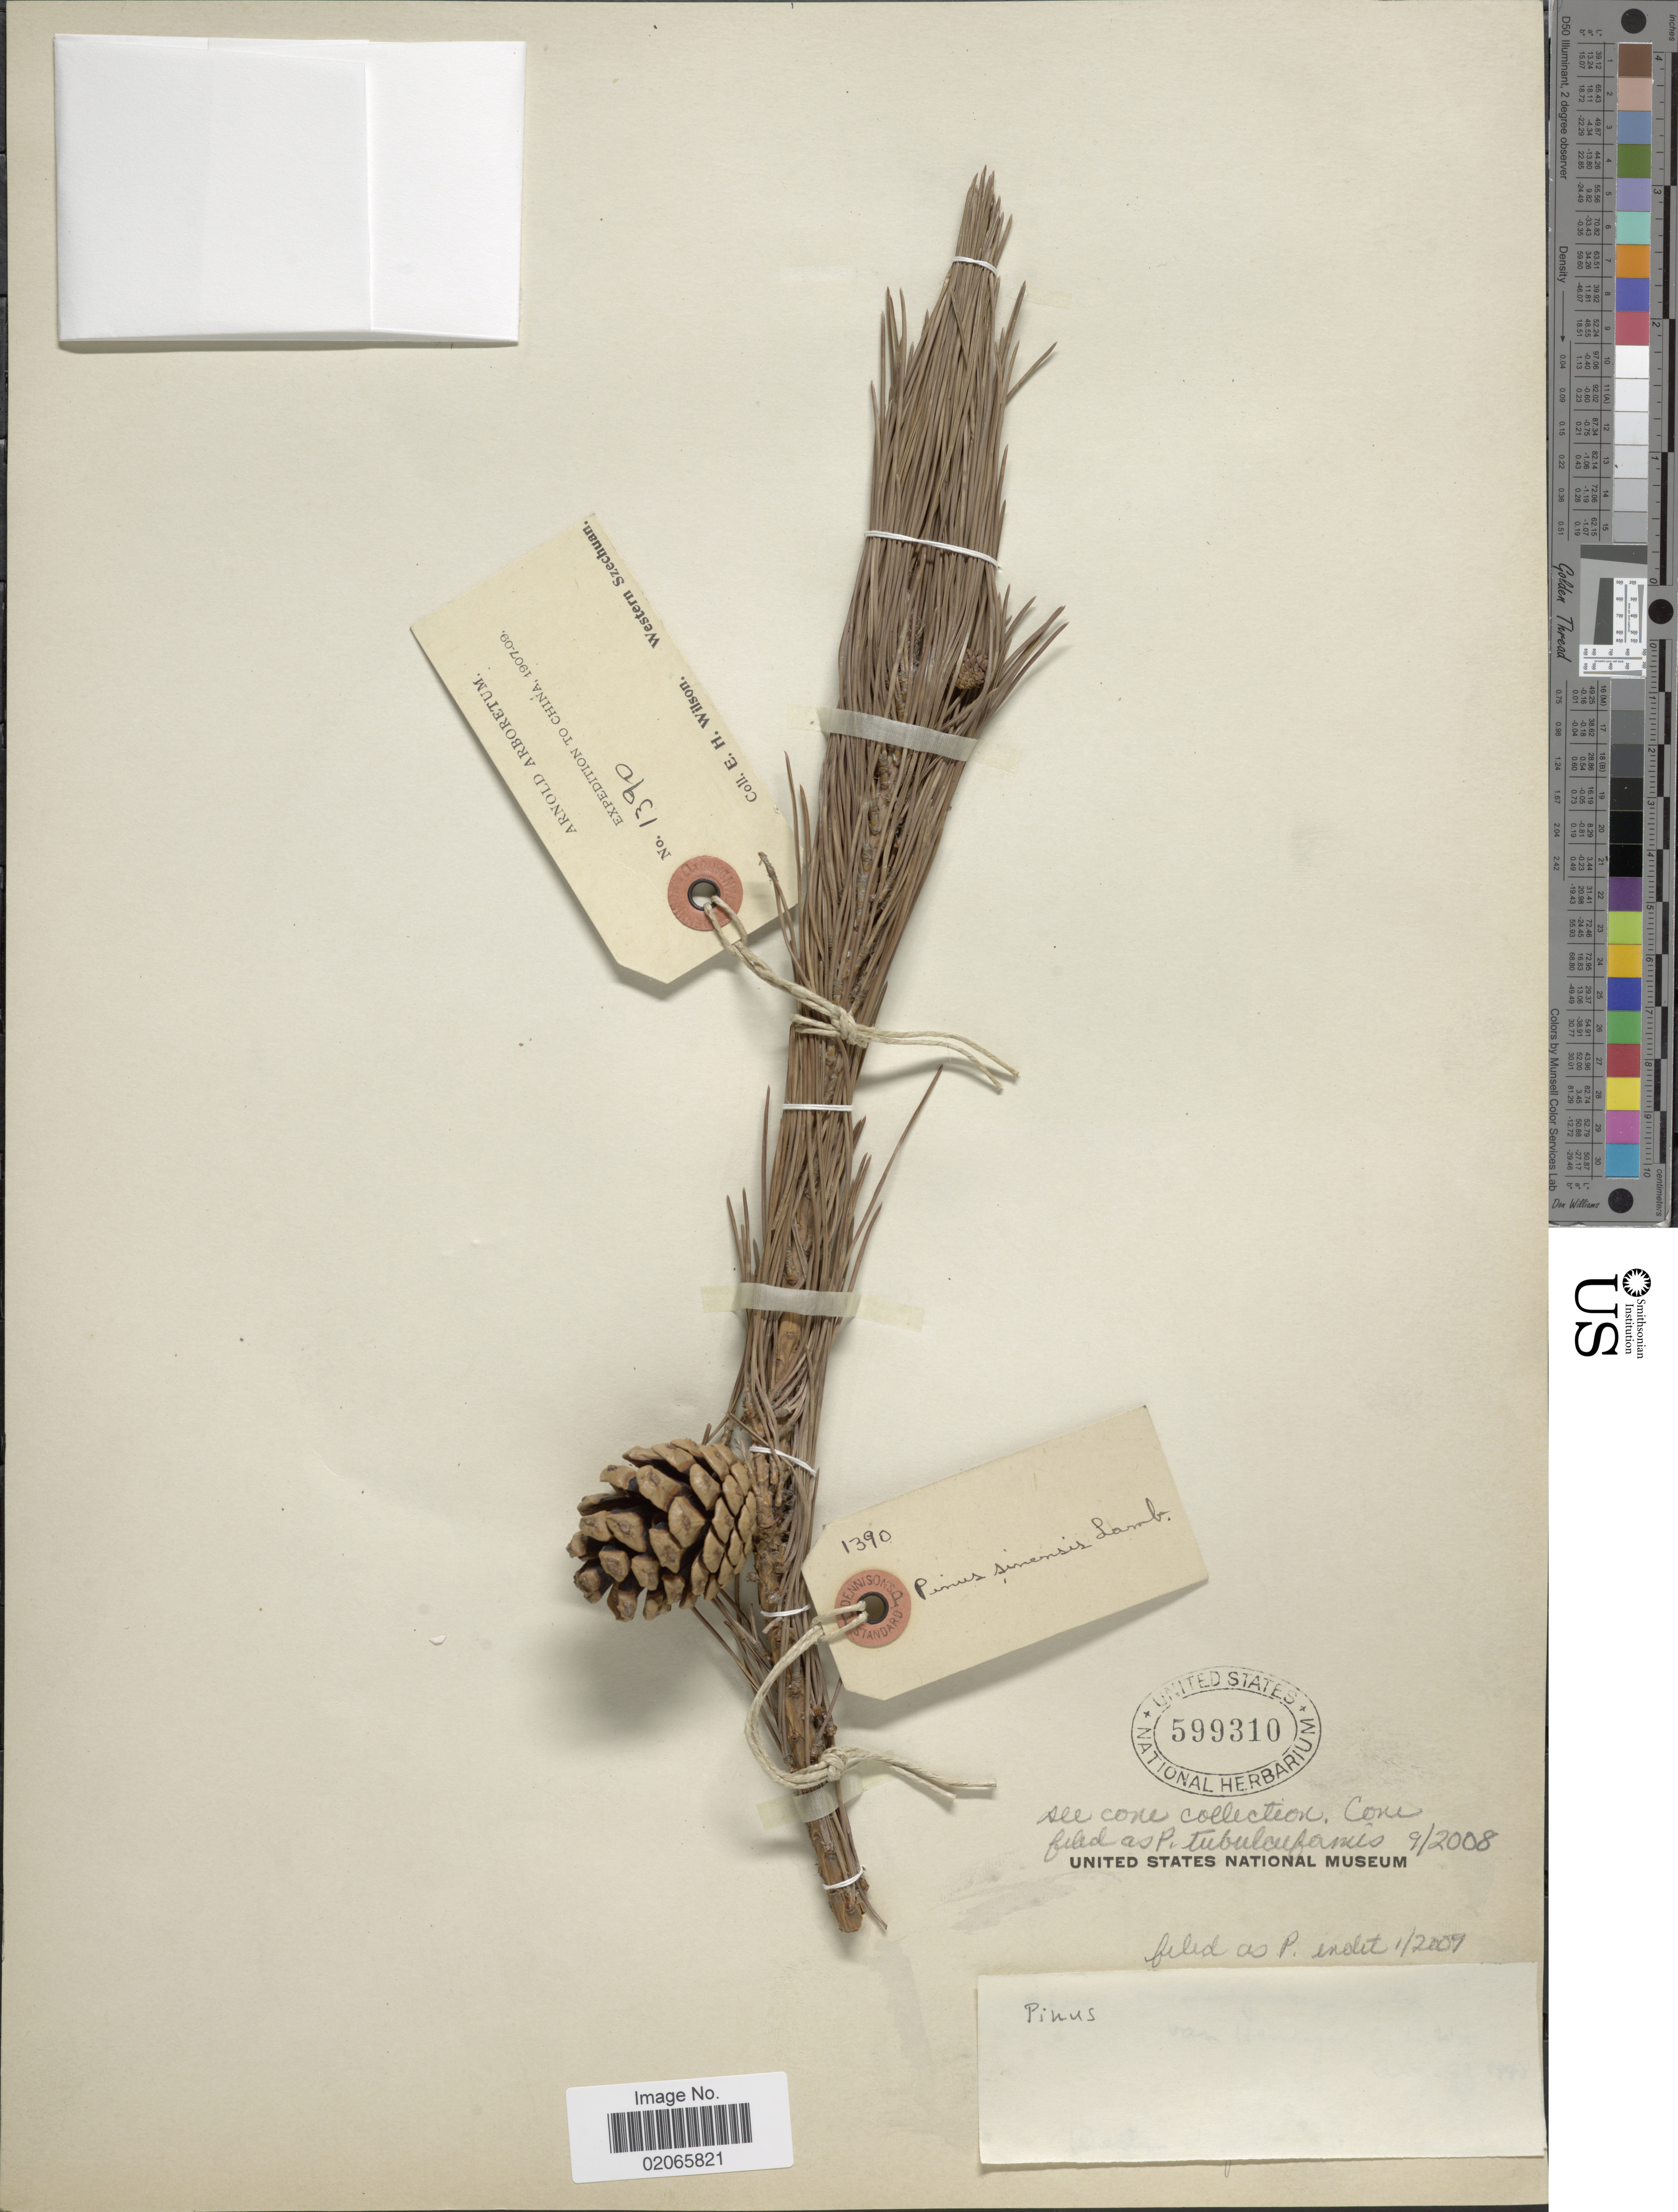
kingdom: Plantae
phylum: Tracheophyta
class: Pinopsida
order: Pinales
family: Pinaceae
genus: Pinus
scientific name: Pinus sp.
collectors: E. Wilson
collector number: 1390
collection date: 1907/1908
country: China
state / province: Sichuan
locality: Western Szechuan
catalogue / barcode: US 599310